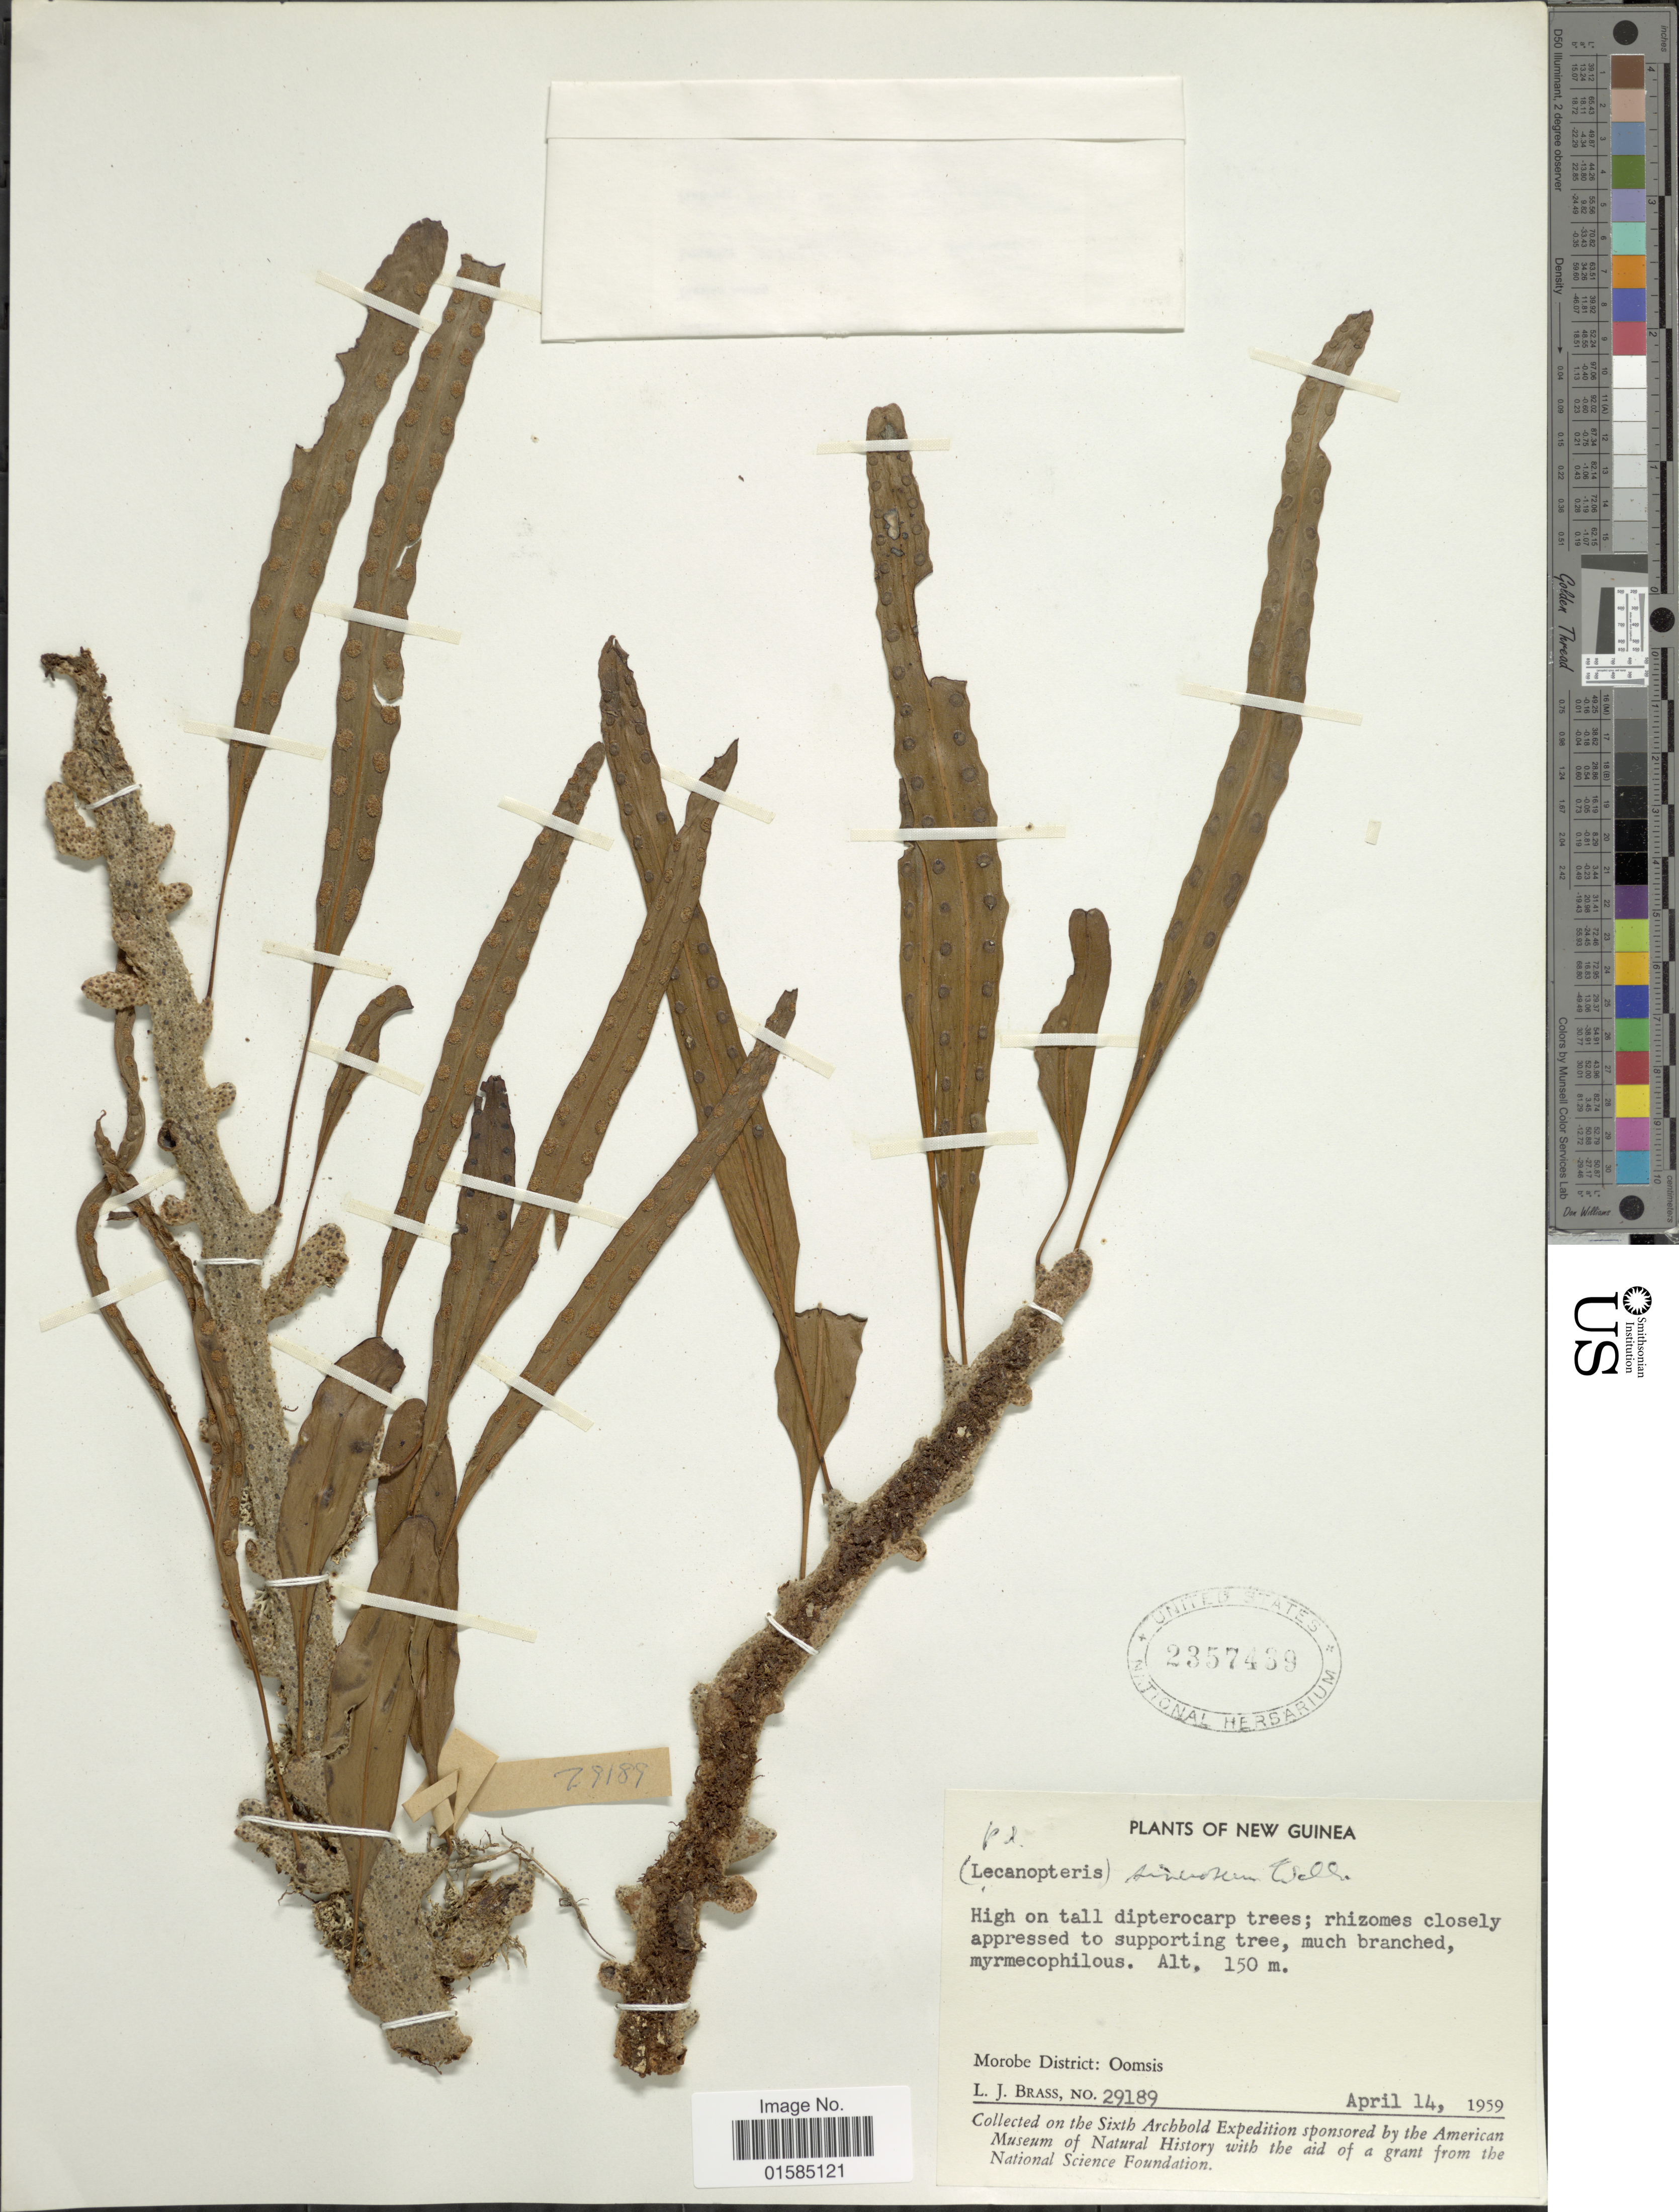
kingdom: Plantae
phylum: Tracheophyta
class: Polypodiopsida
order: Polypodiales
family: Polypodiaceae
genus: Lecanopteris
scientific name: Lecanopteris sinuosa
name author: (Wall. ex Hook.) Copel.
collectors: L. J. Brass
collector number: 29189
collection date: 1959-04-14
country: Papua New Guinea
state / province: Morobe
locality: New Guinea, Morobe District: Oomsis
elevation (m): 150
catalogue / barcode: US 2357439